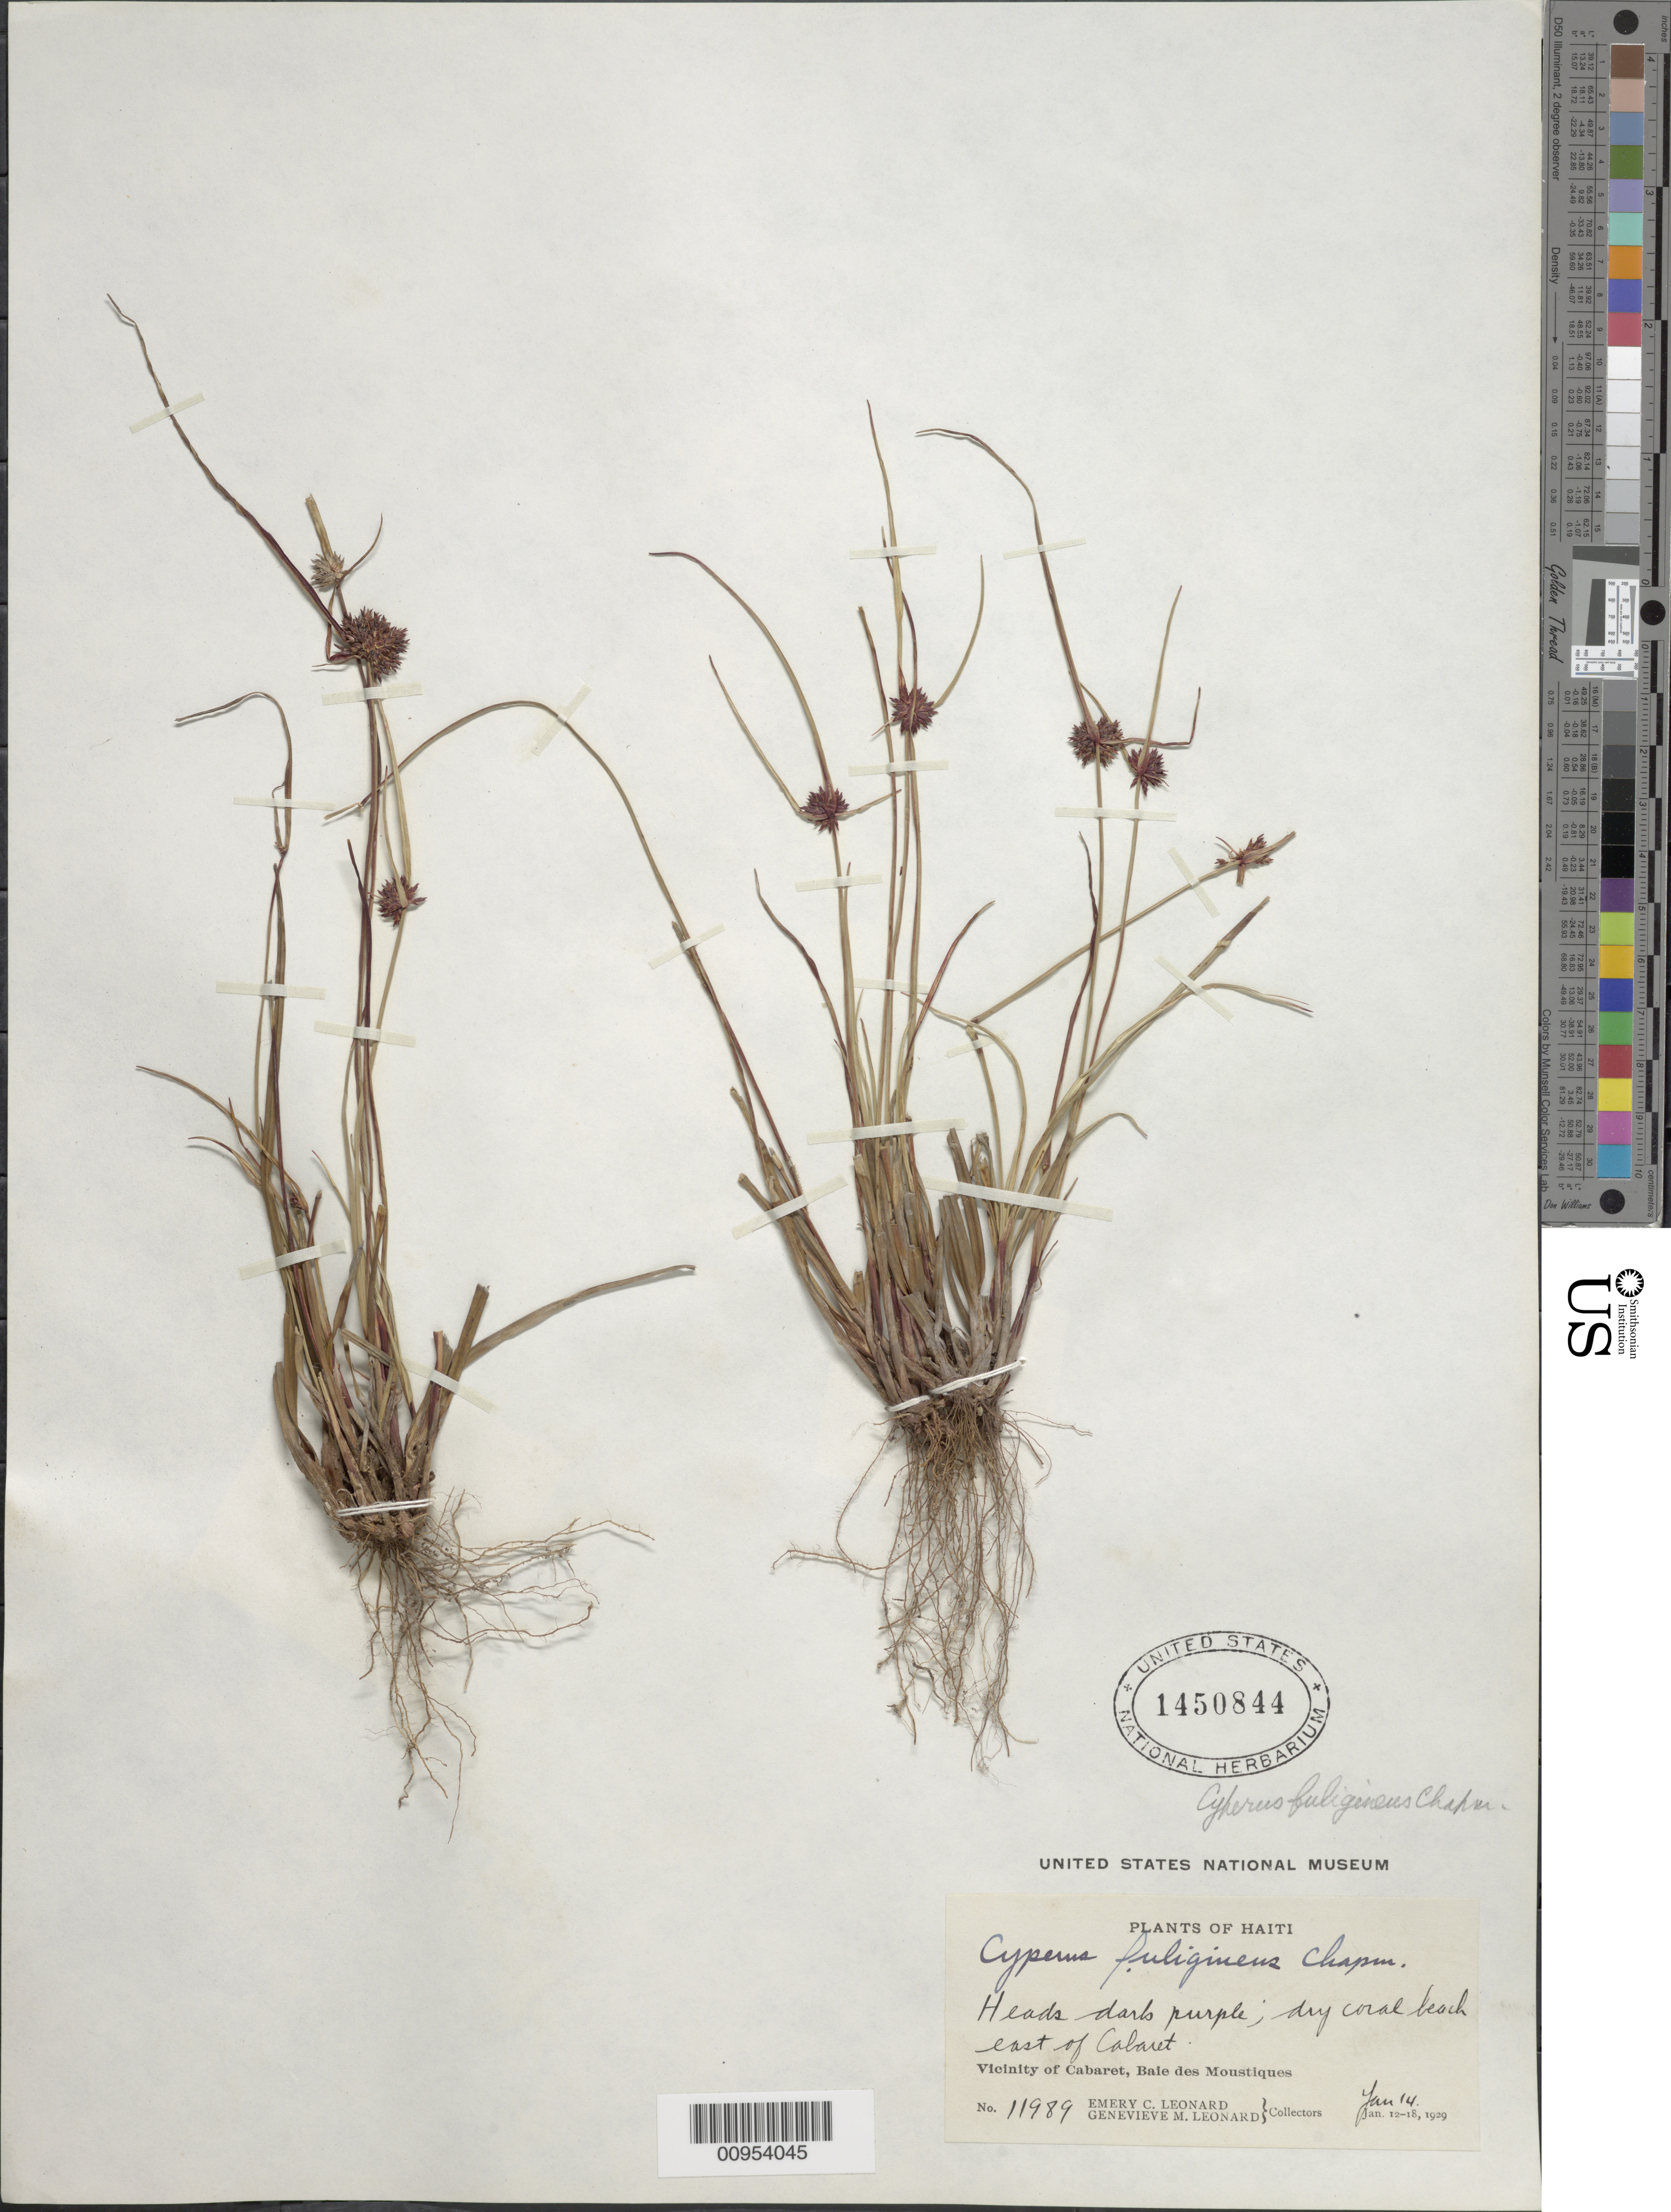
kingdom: Plantae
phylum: Tracheophyta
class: Liliopsida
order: Poales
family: Cyperaceae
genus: Cyperus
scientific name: Cyperus fuligineus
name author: Chapm.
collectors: E. C. Leonard & G. M. Leonard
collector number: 11989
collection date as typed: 14 Jan 1929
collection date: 1929-01-14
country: Haiti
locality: Vicinity of Cabaret, Baie des Moustiques, coral beach E of Cabaret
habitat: Dry coral beach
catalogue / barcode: US 1450844